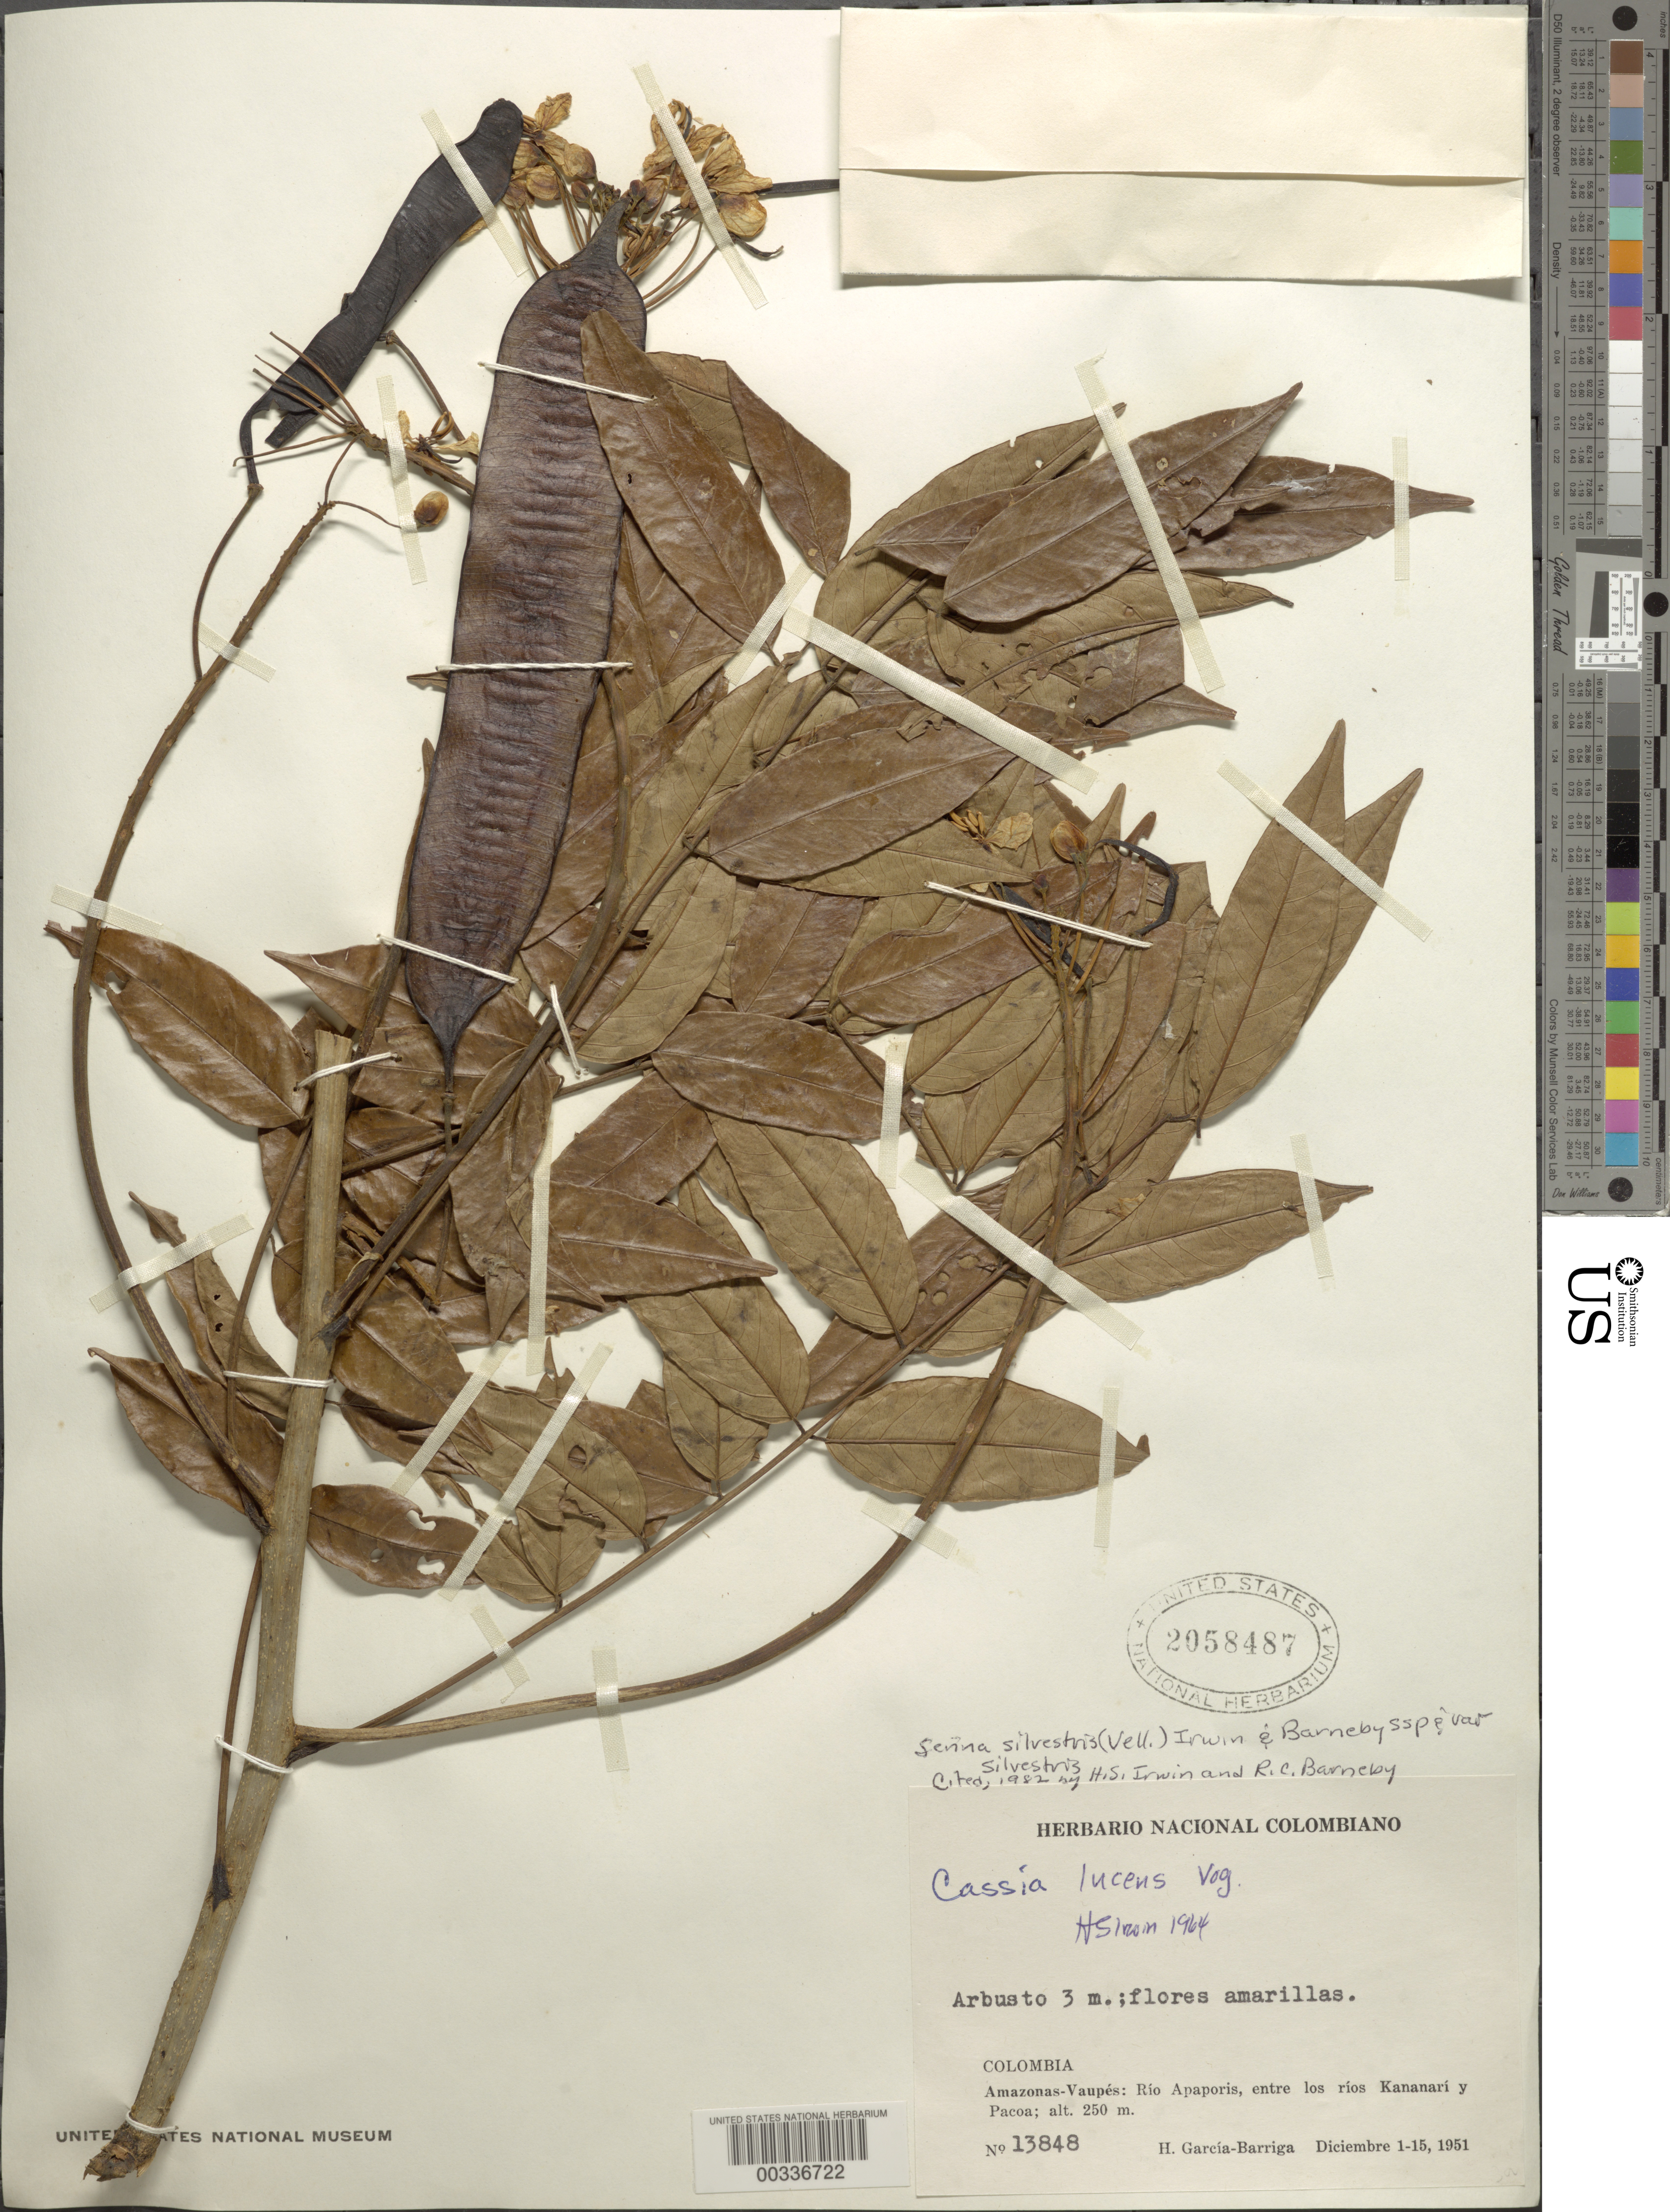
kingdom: Plantae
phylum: Tracheophyta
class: Magnoliopsida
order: Fabales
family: Fabaceae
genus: Senna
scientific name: Senna silvestris var. silvestris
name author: (Vell.) H.S. Irwin & Barneby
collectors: H. García Barriga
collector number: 13848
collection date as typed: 01 Dec 1951 to 15 Dec 1951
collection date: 1951-12-01/1951-12-15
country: Colombia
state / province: Amazônas / Vaupés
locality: Rio Apaporis, between the Rivers Kananari and Pacoa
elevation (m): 250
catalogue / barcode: US 2058487